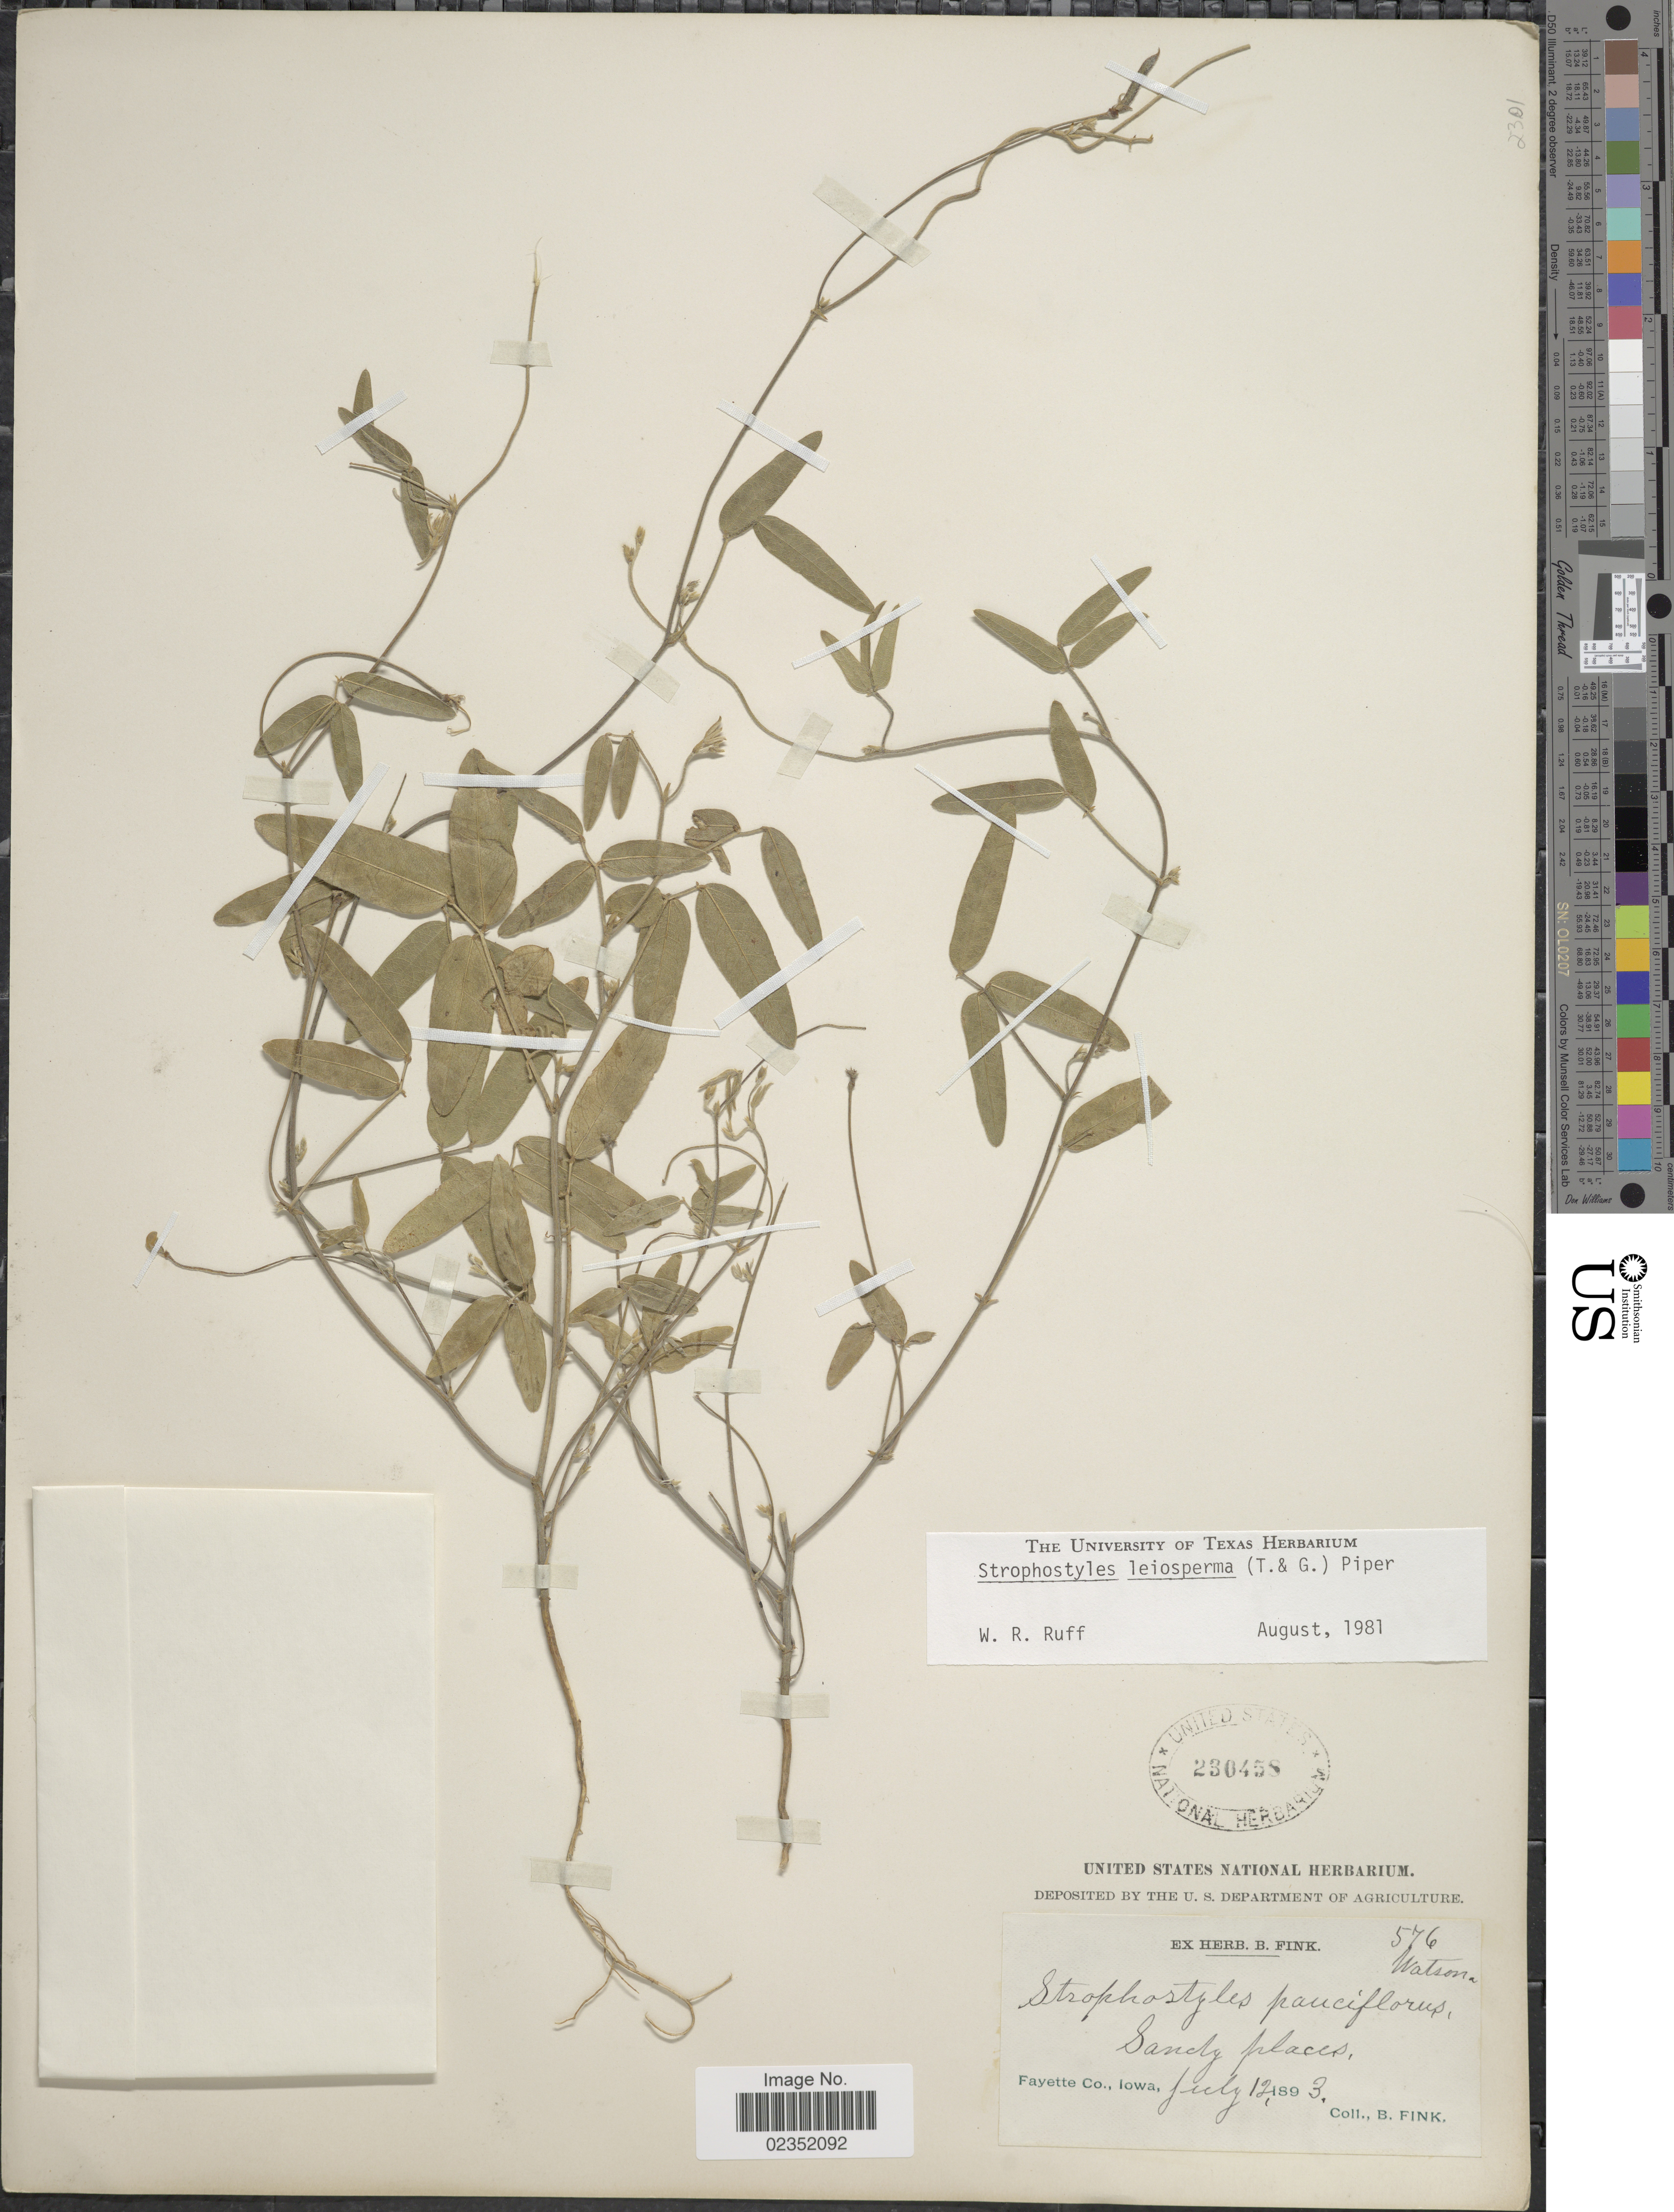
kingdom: Plantae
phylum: Tracheophyta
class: Magnoliopsida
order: Fabales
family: Fabaceae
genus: Strophostyles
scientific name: Strophostyles leiosperma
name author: (Torr. & A. Gray) Piper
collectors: B. Fink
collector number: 576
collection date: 1893-07-12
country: United States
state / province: Iowa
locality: Sandy places, Fayette Co.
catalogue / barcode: US 230458